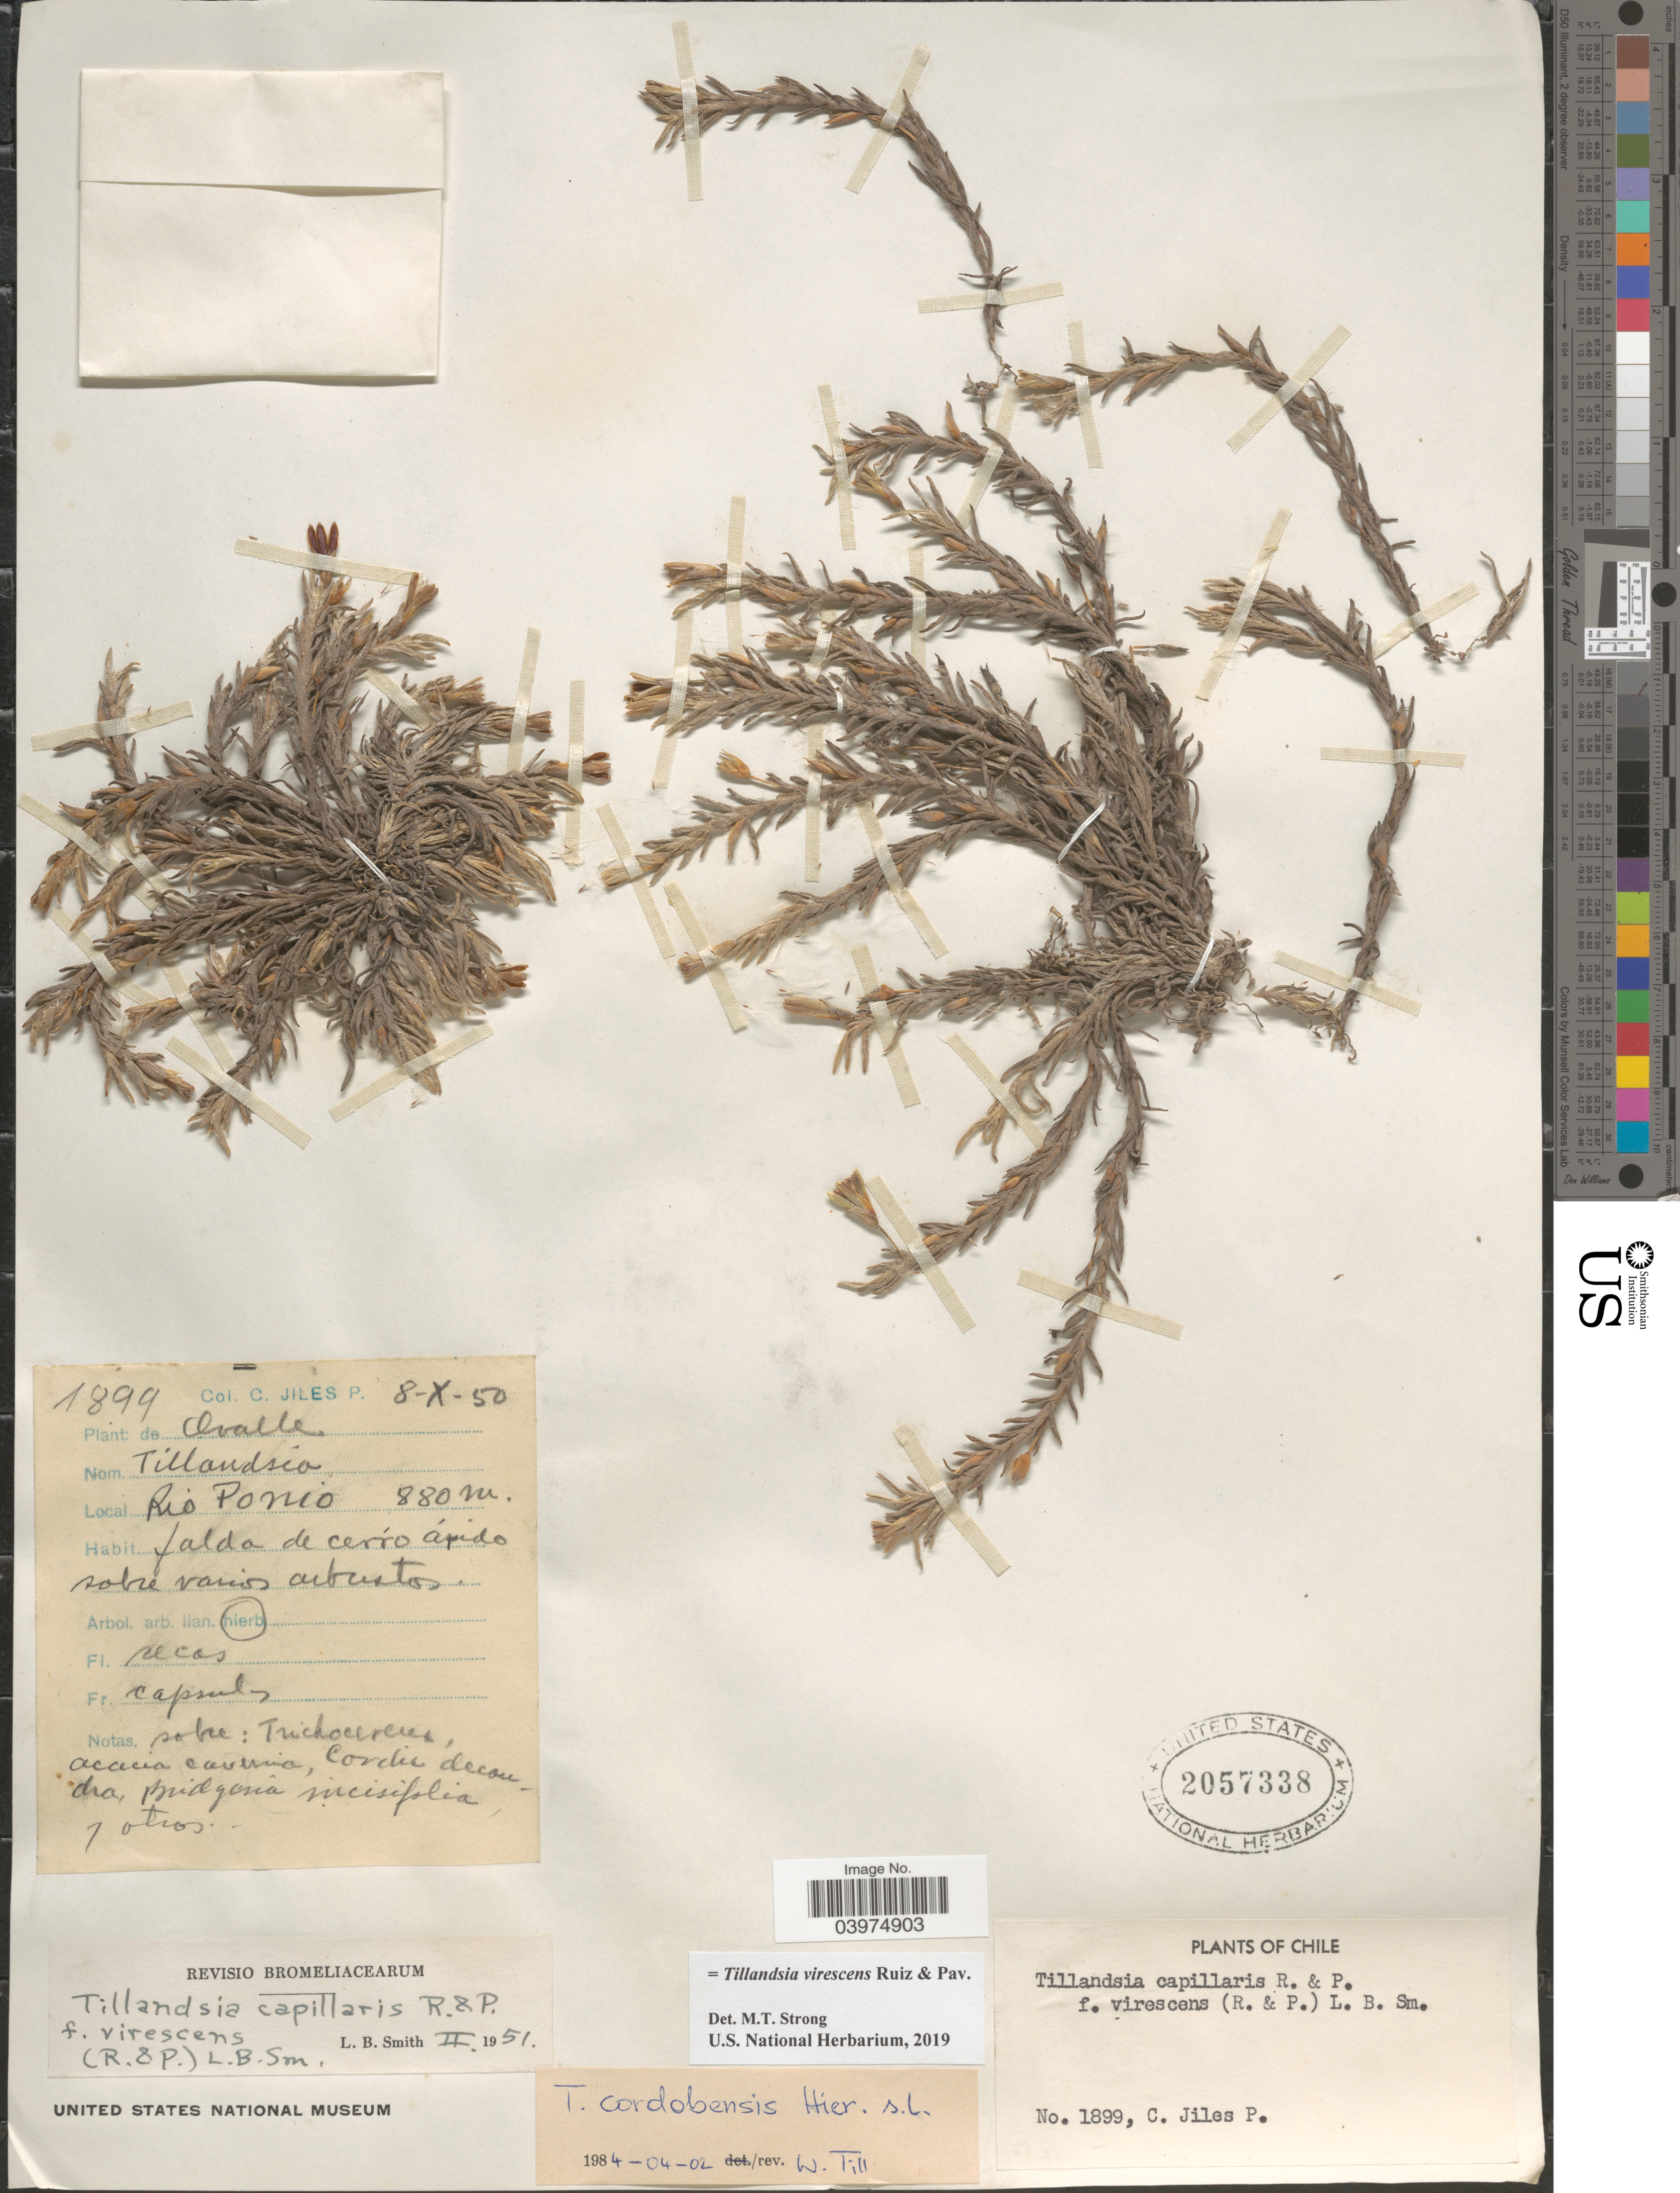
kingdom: Plantae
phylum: Tracheophyta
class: Liliopsida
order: Poales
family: Bromeliaceae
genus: Tillandsia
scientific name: Tillandsia virescens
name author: Ruiz & Pav.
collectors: C. Jiles P.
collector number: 1899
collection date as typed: Transcribed d/m/y: 8/10/50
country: Chile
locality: Rio Ponio.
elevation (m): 880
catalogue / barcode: US 2057338